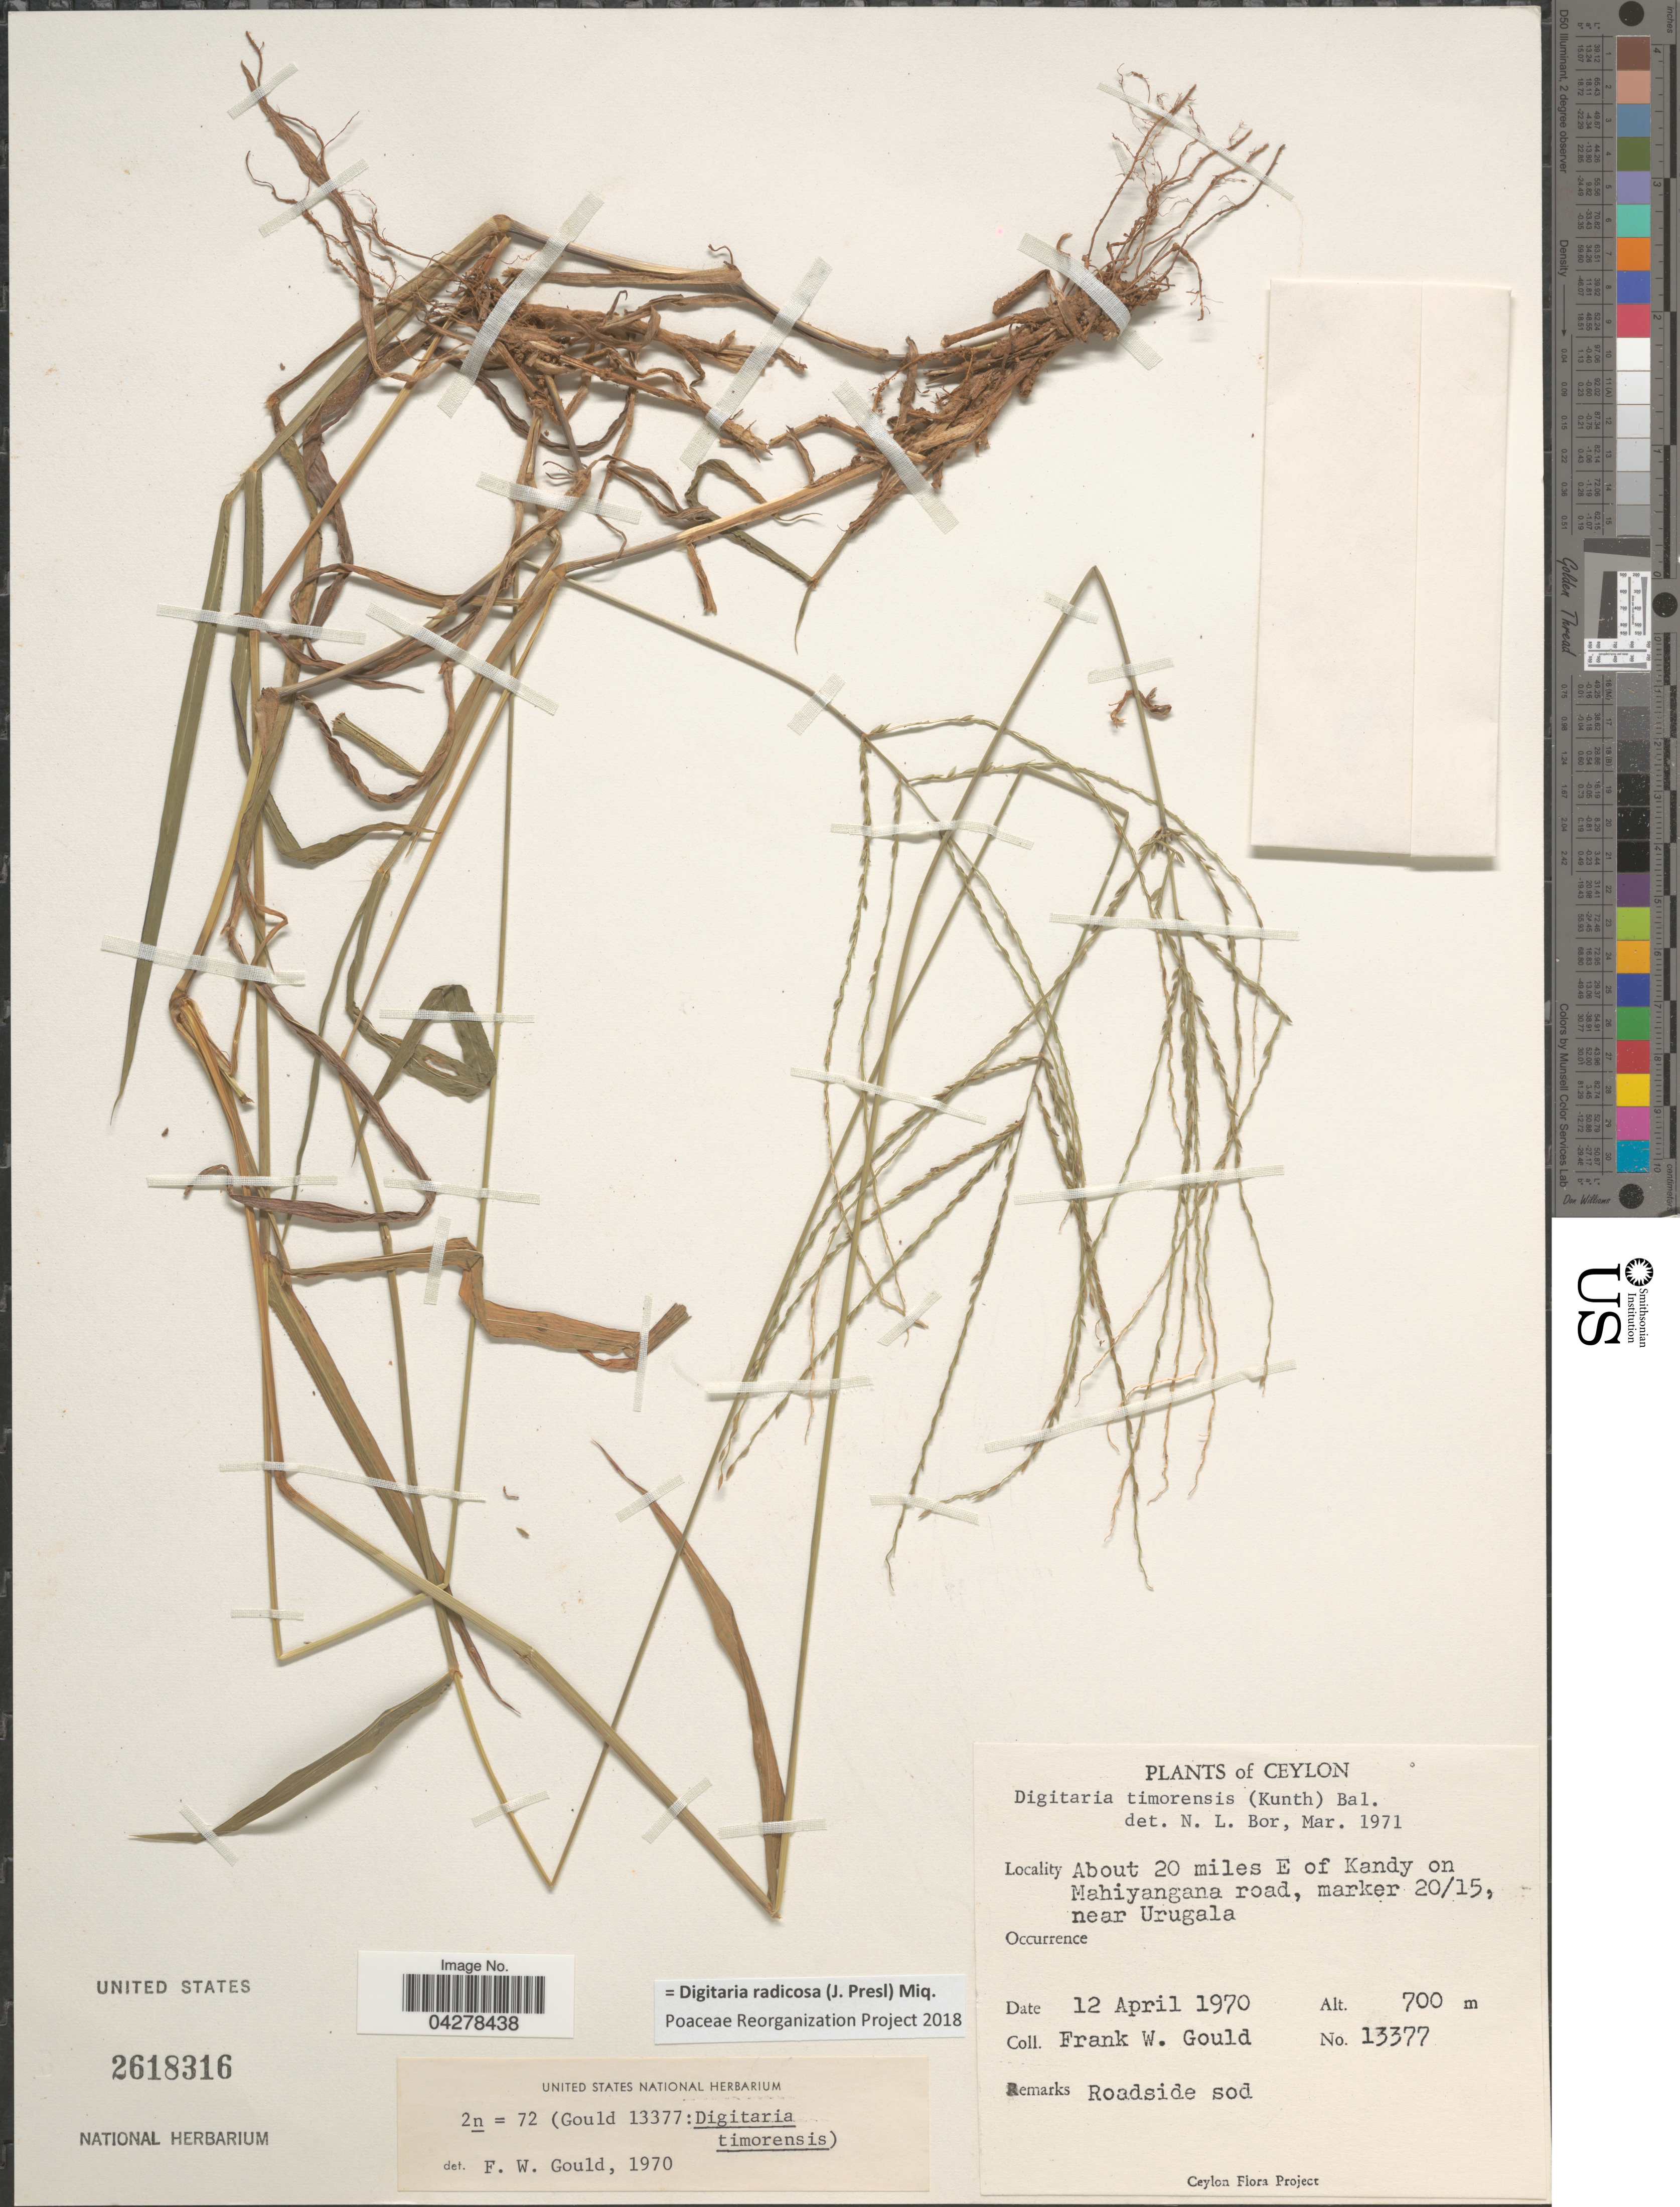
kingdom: Plantae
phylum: Tracheophyta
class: Liliopsida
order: Poales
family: Poaceae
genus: Digitaria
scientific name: Digitaria radicosa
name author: (J. Presl) Miq.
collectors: F. W. Gould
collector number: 13377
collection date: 1970-04-12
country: Sri Lanka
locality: Ceylon. About 20 miles E of Kandy on Mahiyangana road, marker 20/15, near Urugala.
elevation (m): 700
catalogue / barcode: US 2618316